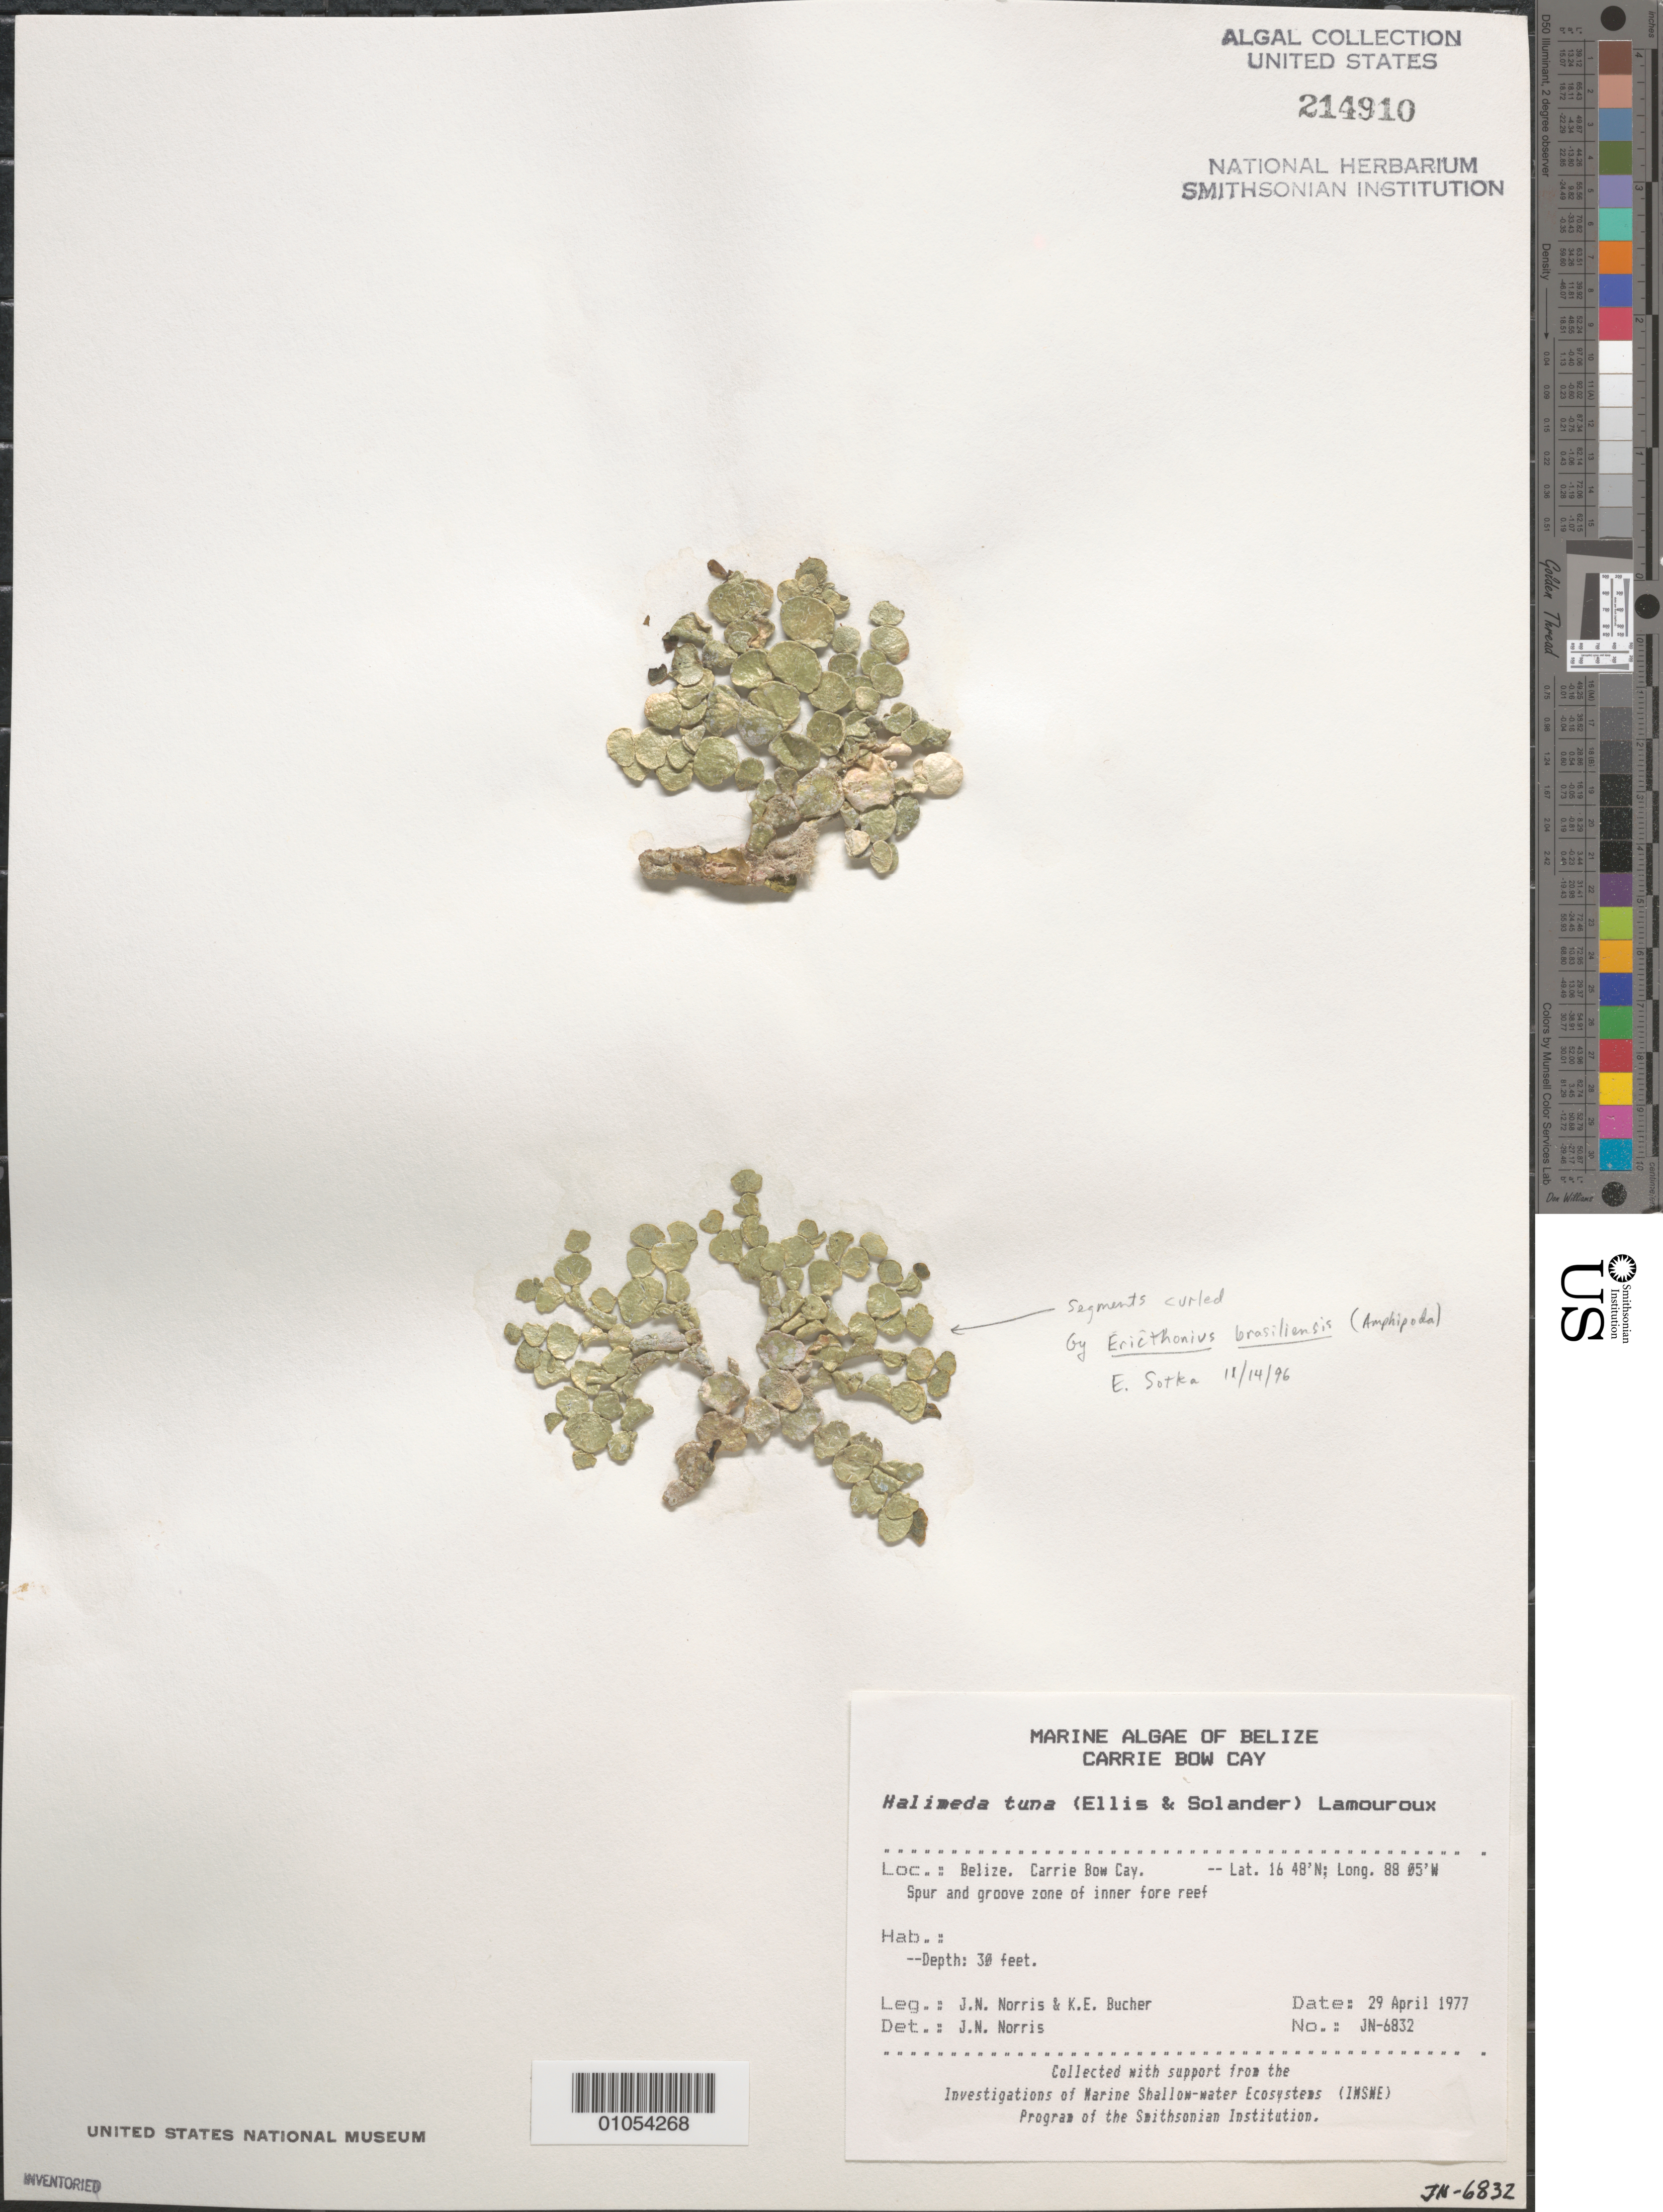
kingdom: Plantae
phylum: Chlorophyta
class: Ulvophyceae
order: Bryopsidales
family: Halimedaceae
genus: Halimeda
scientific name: Halimeda tuna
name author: (J. Ellis & Sol.) J.V.Lamouroux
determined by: Norris, James N.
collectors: J. N. Norris & K. E. Bucher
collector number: JN-6832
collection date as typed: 29 Apr 1977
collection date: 1977-04-29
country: Belize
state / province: Stann Creek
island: Carrie Bow Cay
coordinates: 16 48'N, 88 05'W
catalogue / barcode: US 214910